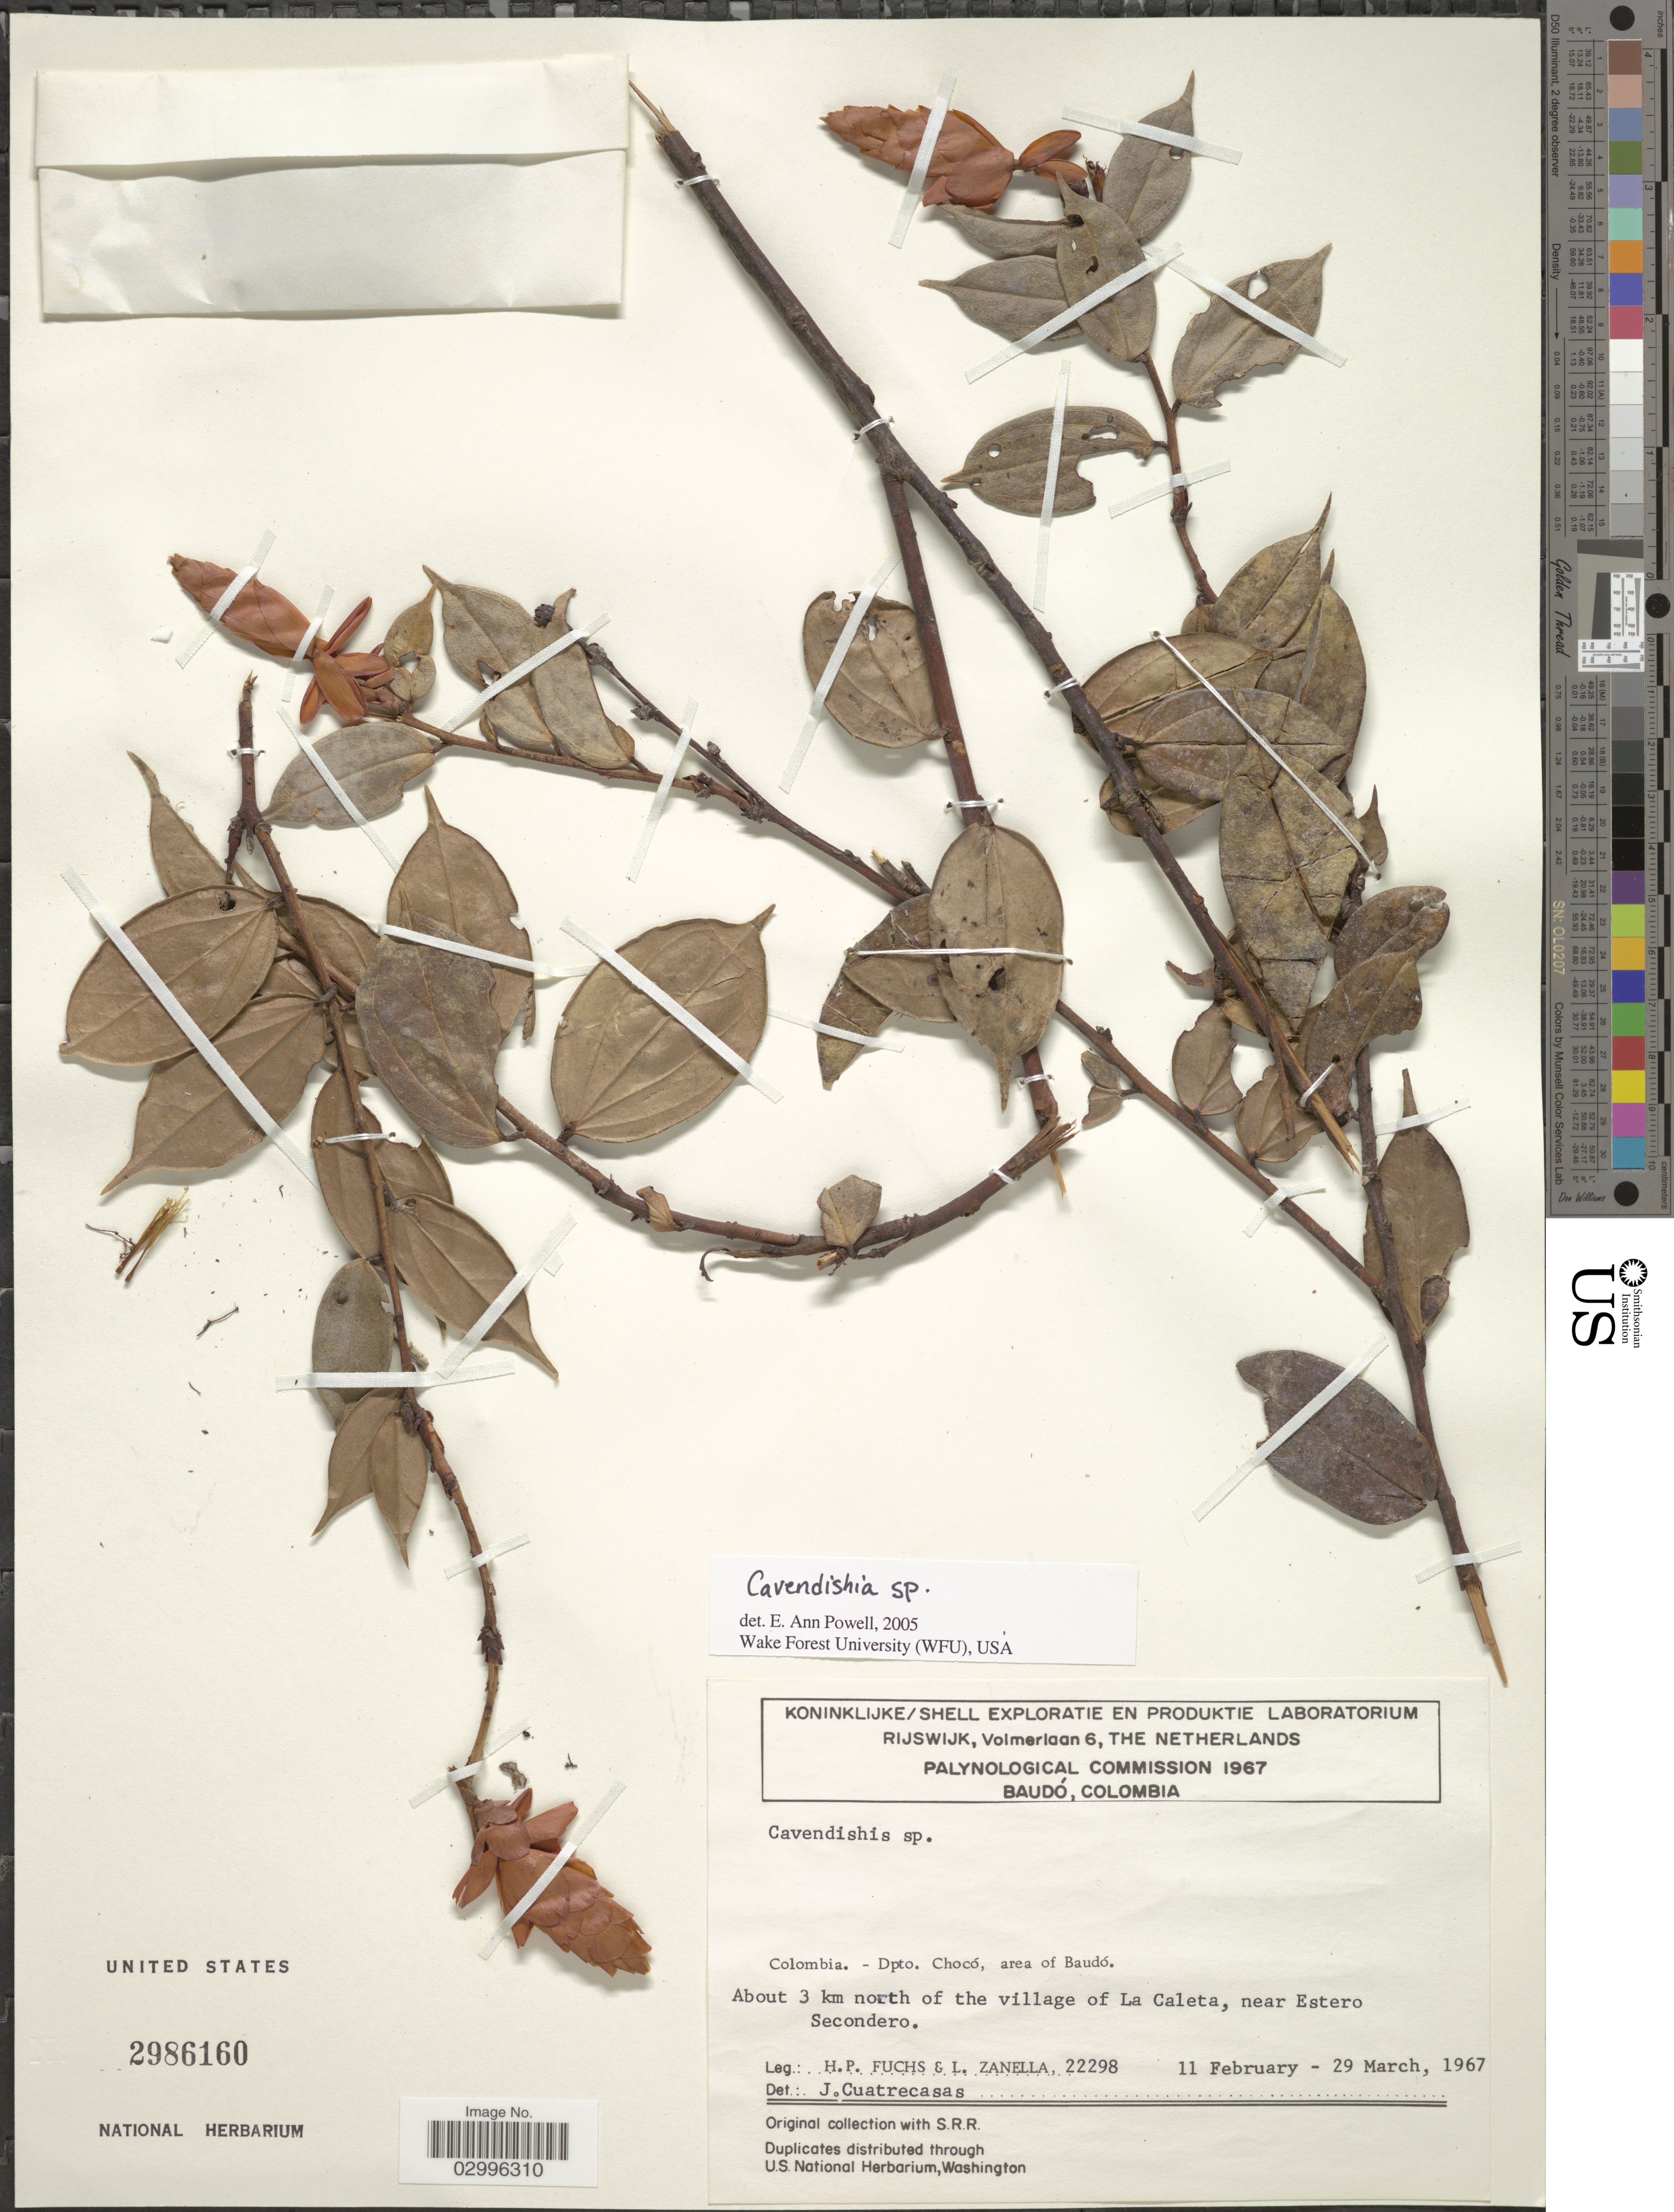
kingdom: Plantae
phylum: Tracheophyta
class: Magnoliopsida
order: Ericales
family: Ericaceae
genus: Cavendishia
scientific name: Cavendishia sp.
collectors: H. P. Fuchs & L. Zanella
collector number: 22298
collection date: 1967-02-11/1967-03-29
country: Colombia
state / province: Chocó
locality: Dpto. chocó, area of Baudó. About 3 km north of the village of La Caleta, near Estero Secondero.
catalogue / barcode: US 2986160